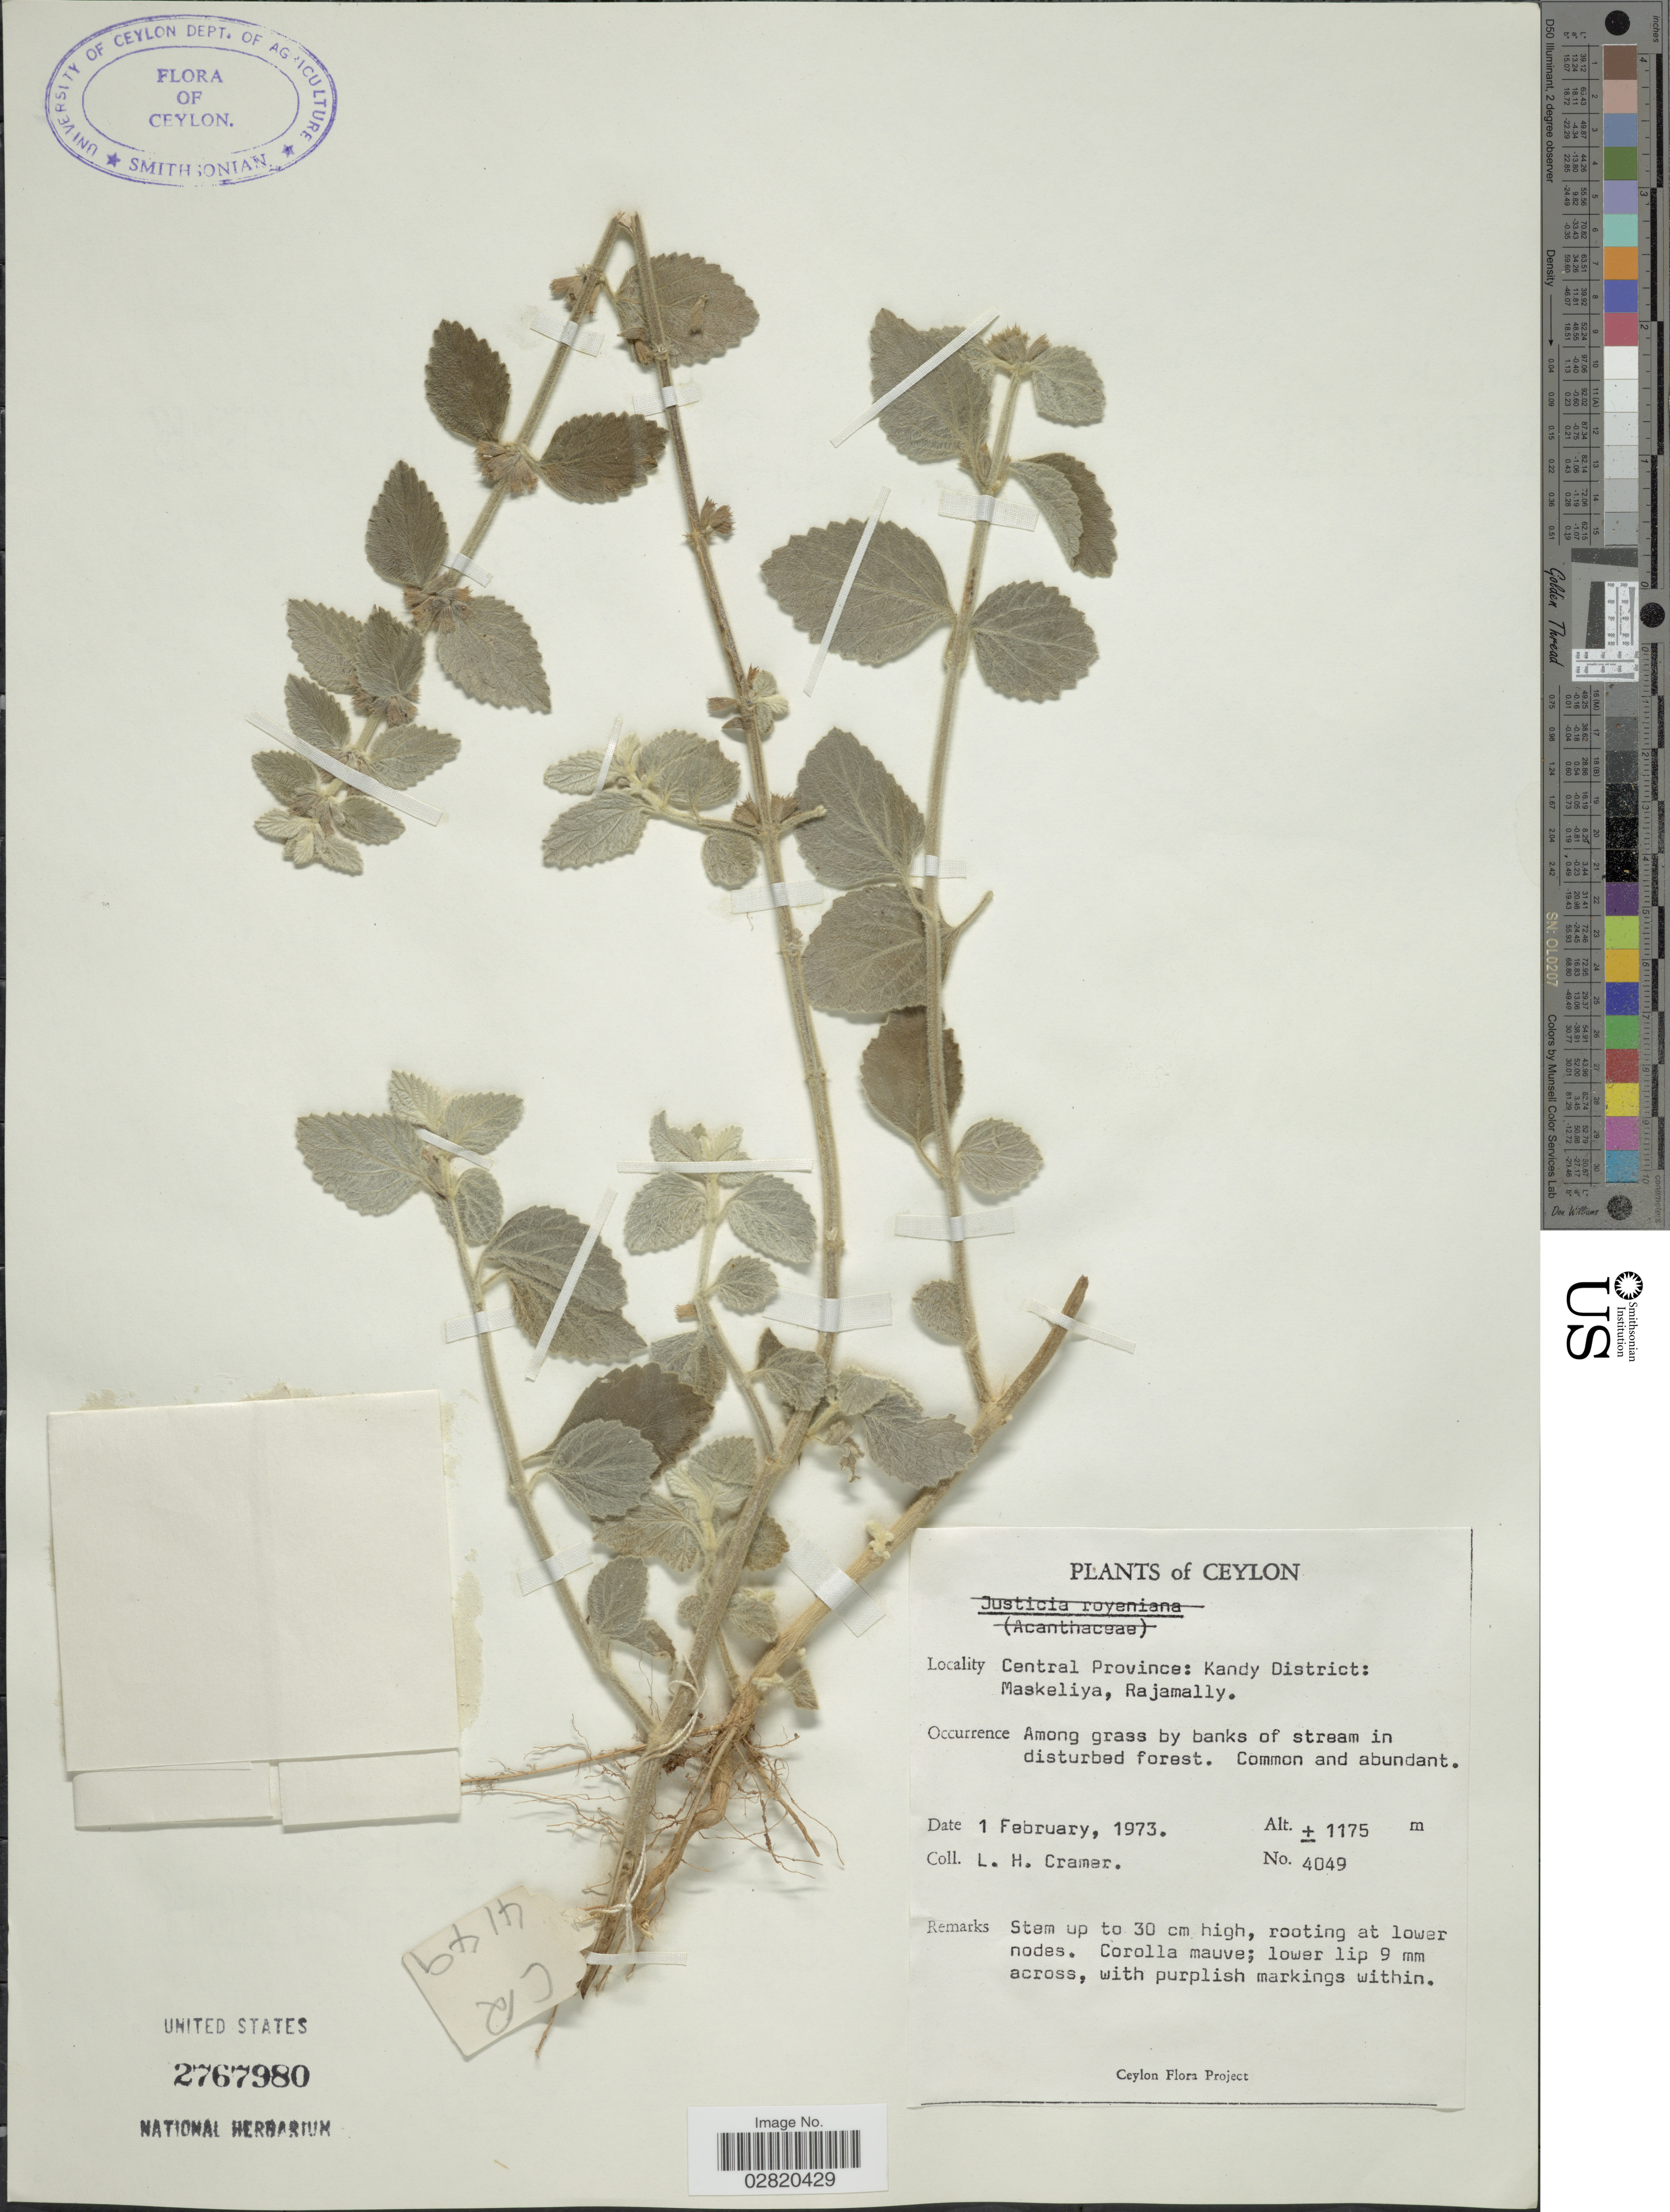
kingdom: Plantae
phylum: Tracheophyta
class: Magnoliopsida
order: Lamiales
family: Lamiaceae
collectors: L. H. Cramer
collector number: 4049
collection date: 1973-02-01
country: Sri Lanka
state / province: Central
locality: Ceylon. Kandy District: Maskeliya, Rajamally. Among grass by banks of stream in disturbed forest.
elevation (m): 1175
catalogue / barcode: US 2767980